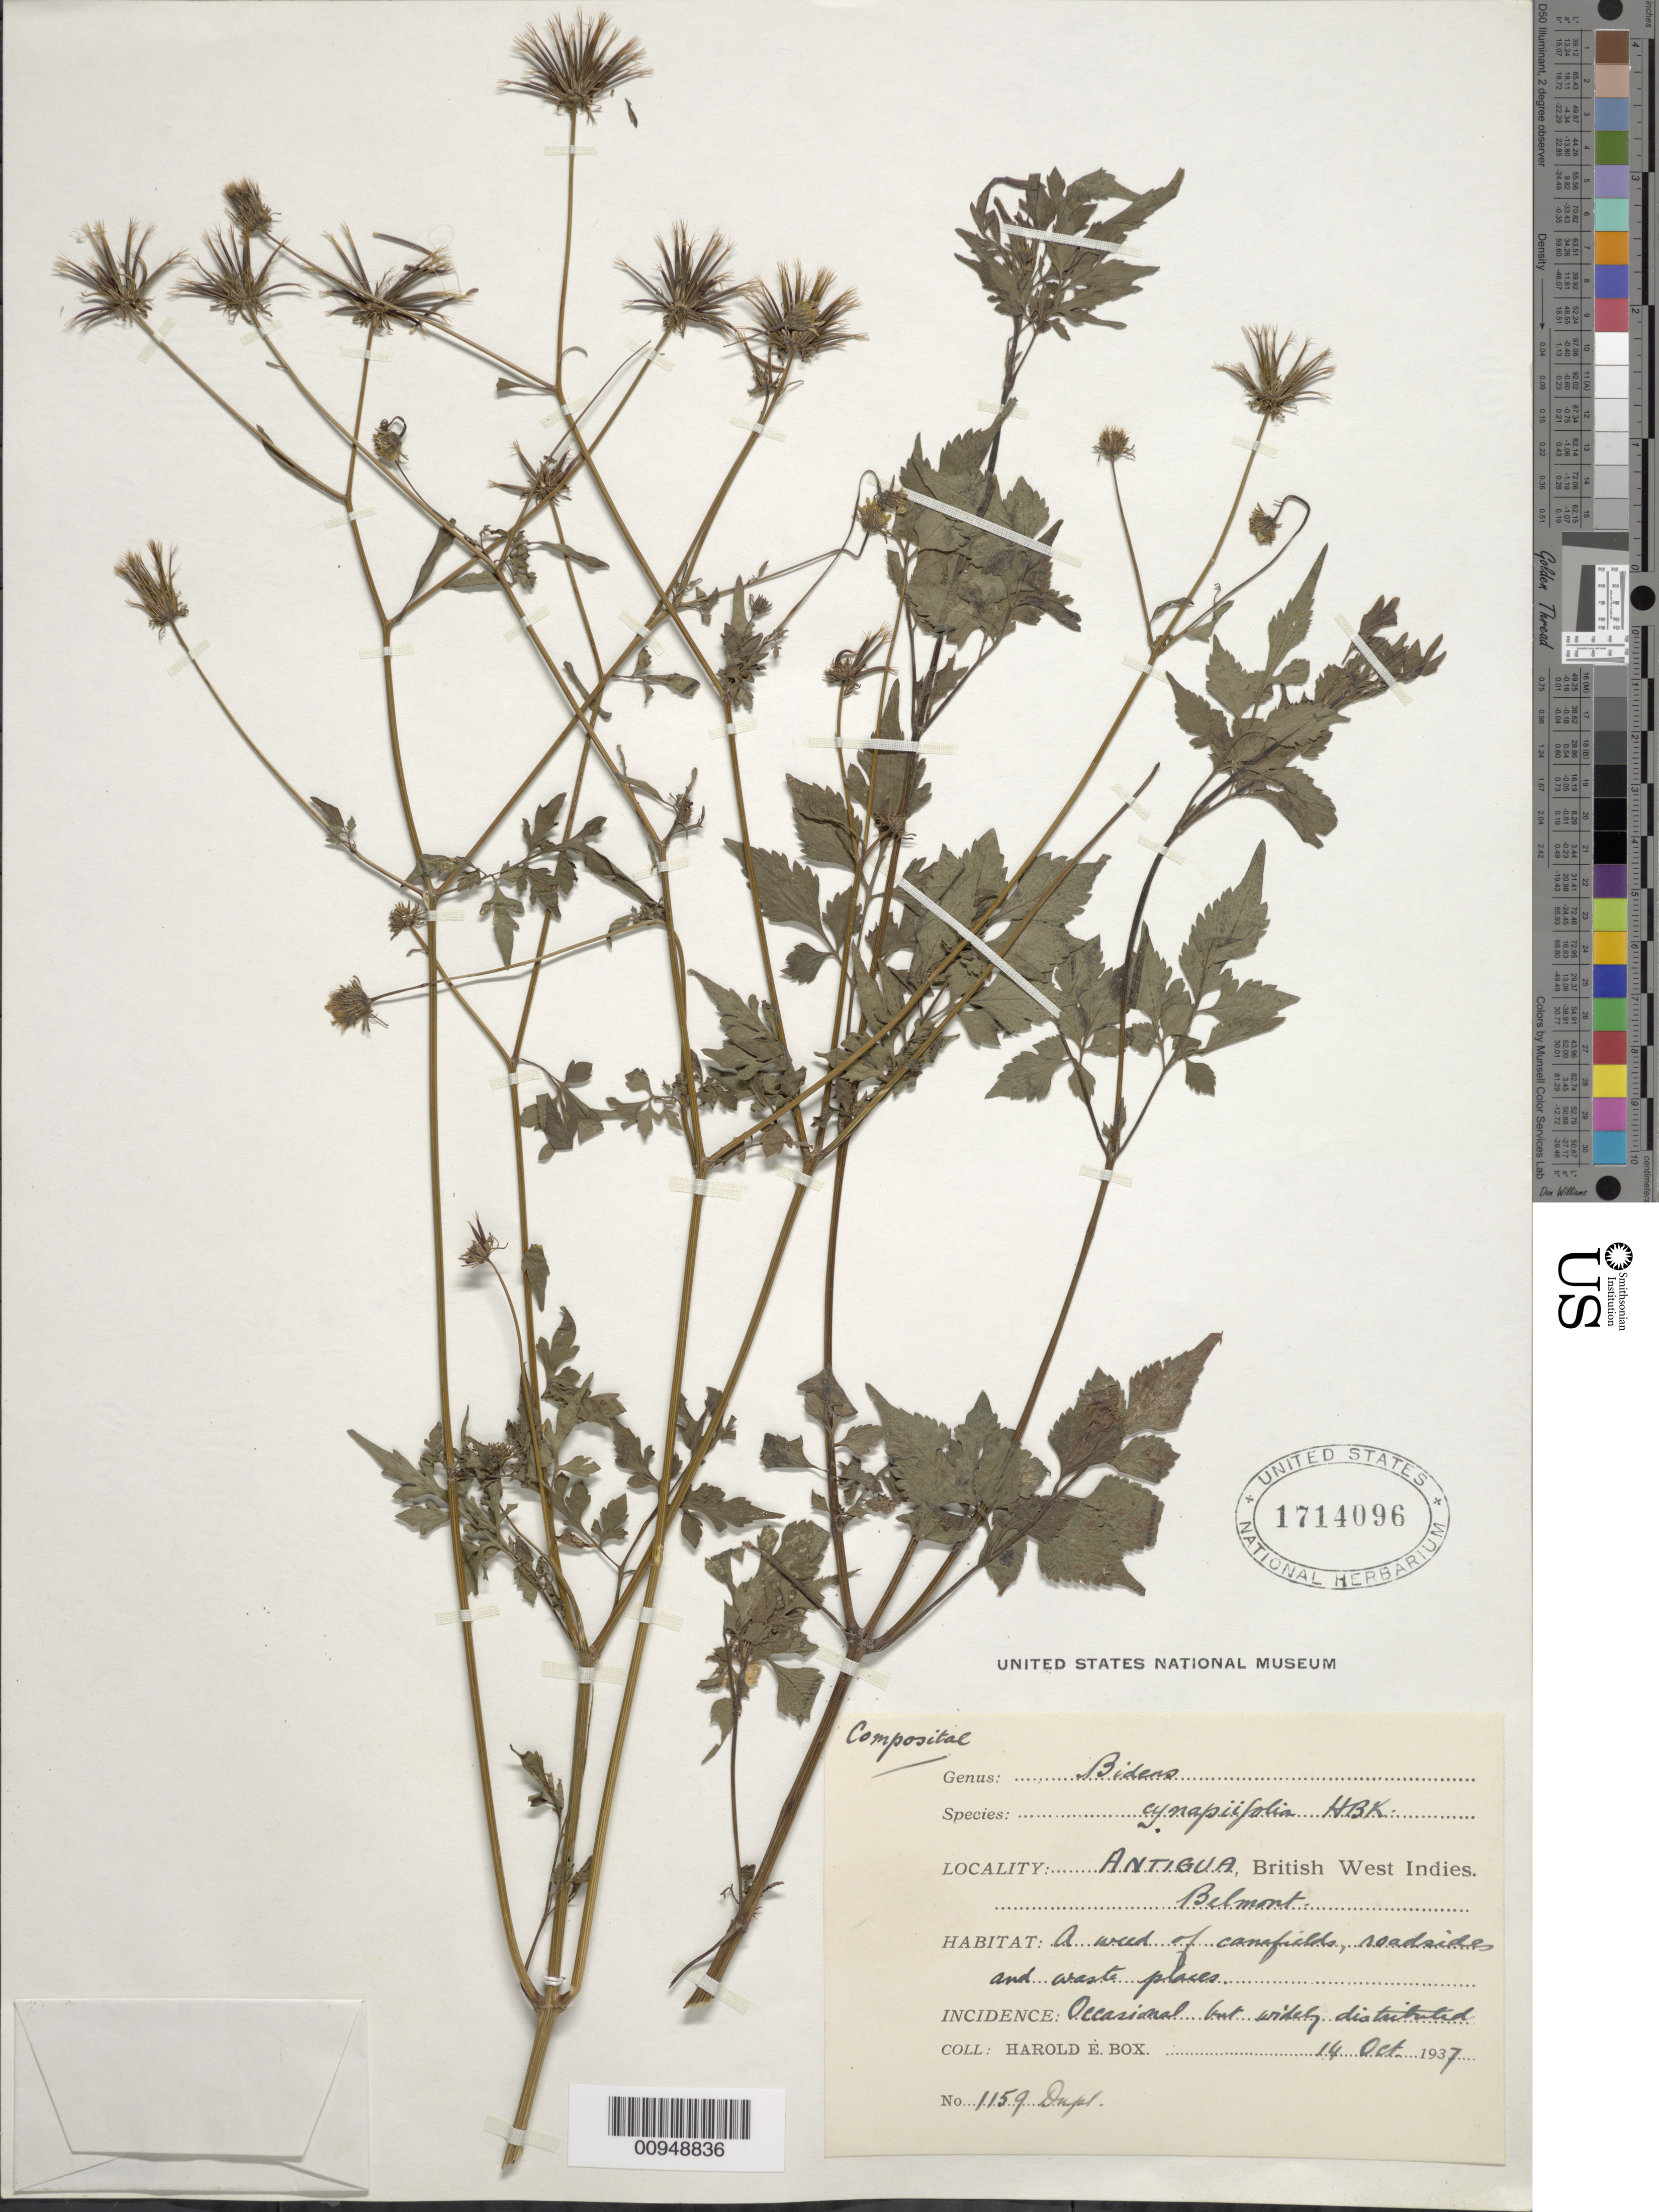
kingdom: Plantae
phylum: Tracheophyta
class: Magnoliopsida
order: Asterales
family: Asteraceae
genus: Bidens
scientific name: Bidens cynapiifolia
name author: Kunth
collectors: H. E. Box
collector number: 1159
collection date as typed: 14 Oct 1937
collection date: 1937-10-14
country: Antigua and Barbuda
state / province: Saint John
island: Antigua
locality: Belmont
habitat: Canefields, roadsides and waste places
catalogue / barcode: US 1714096